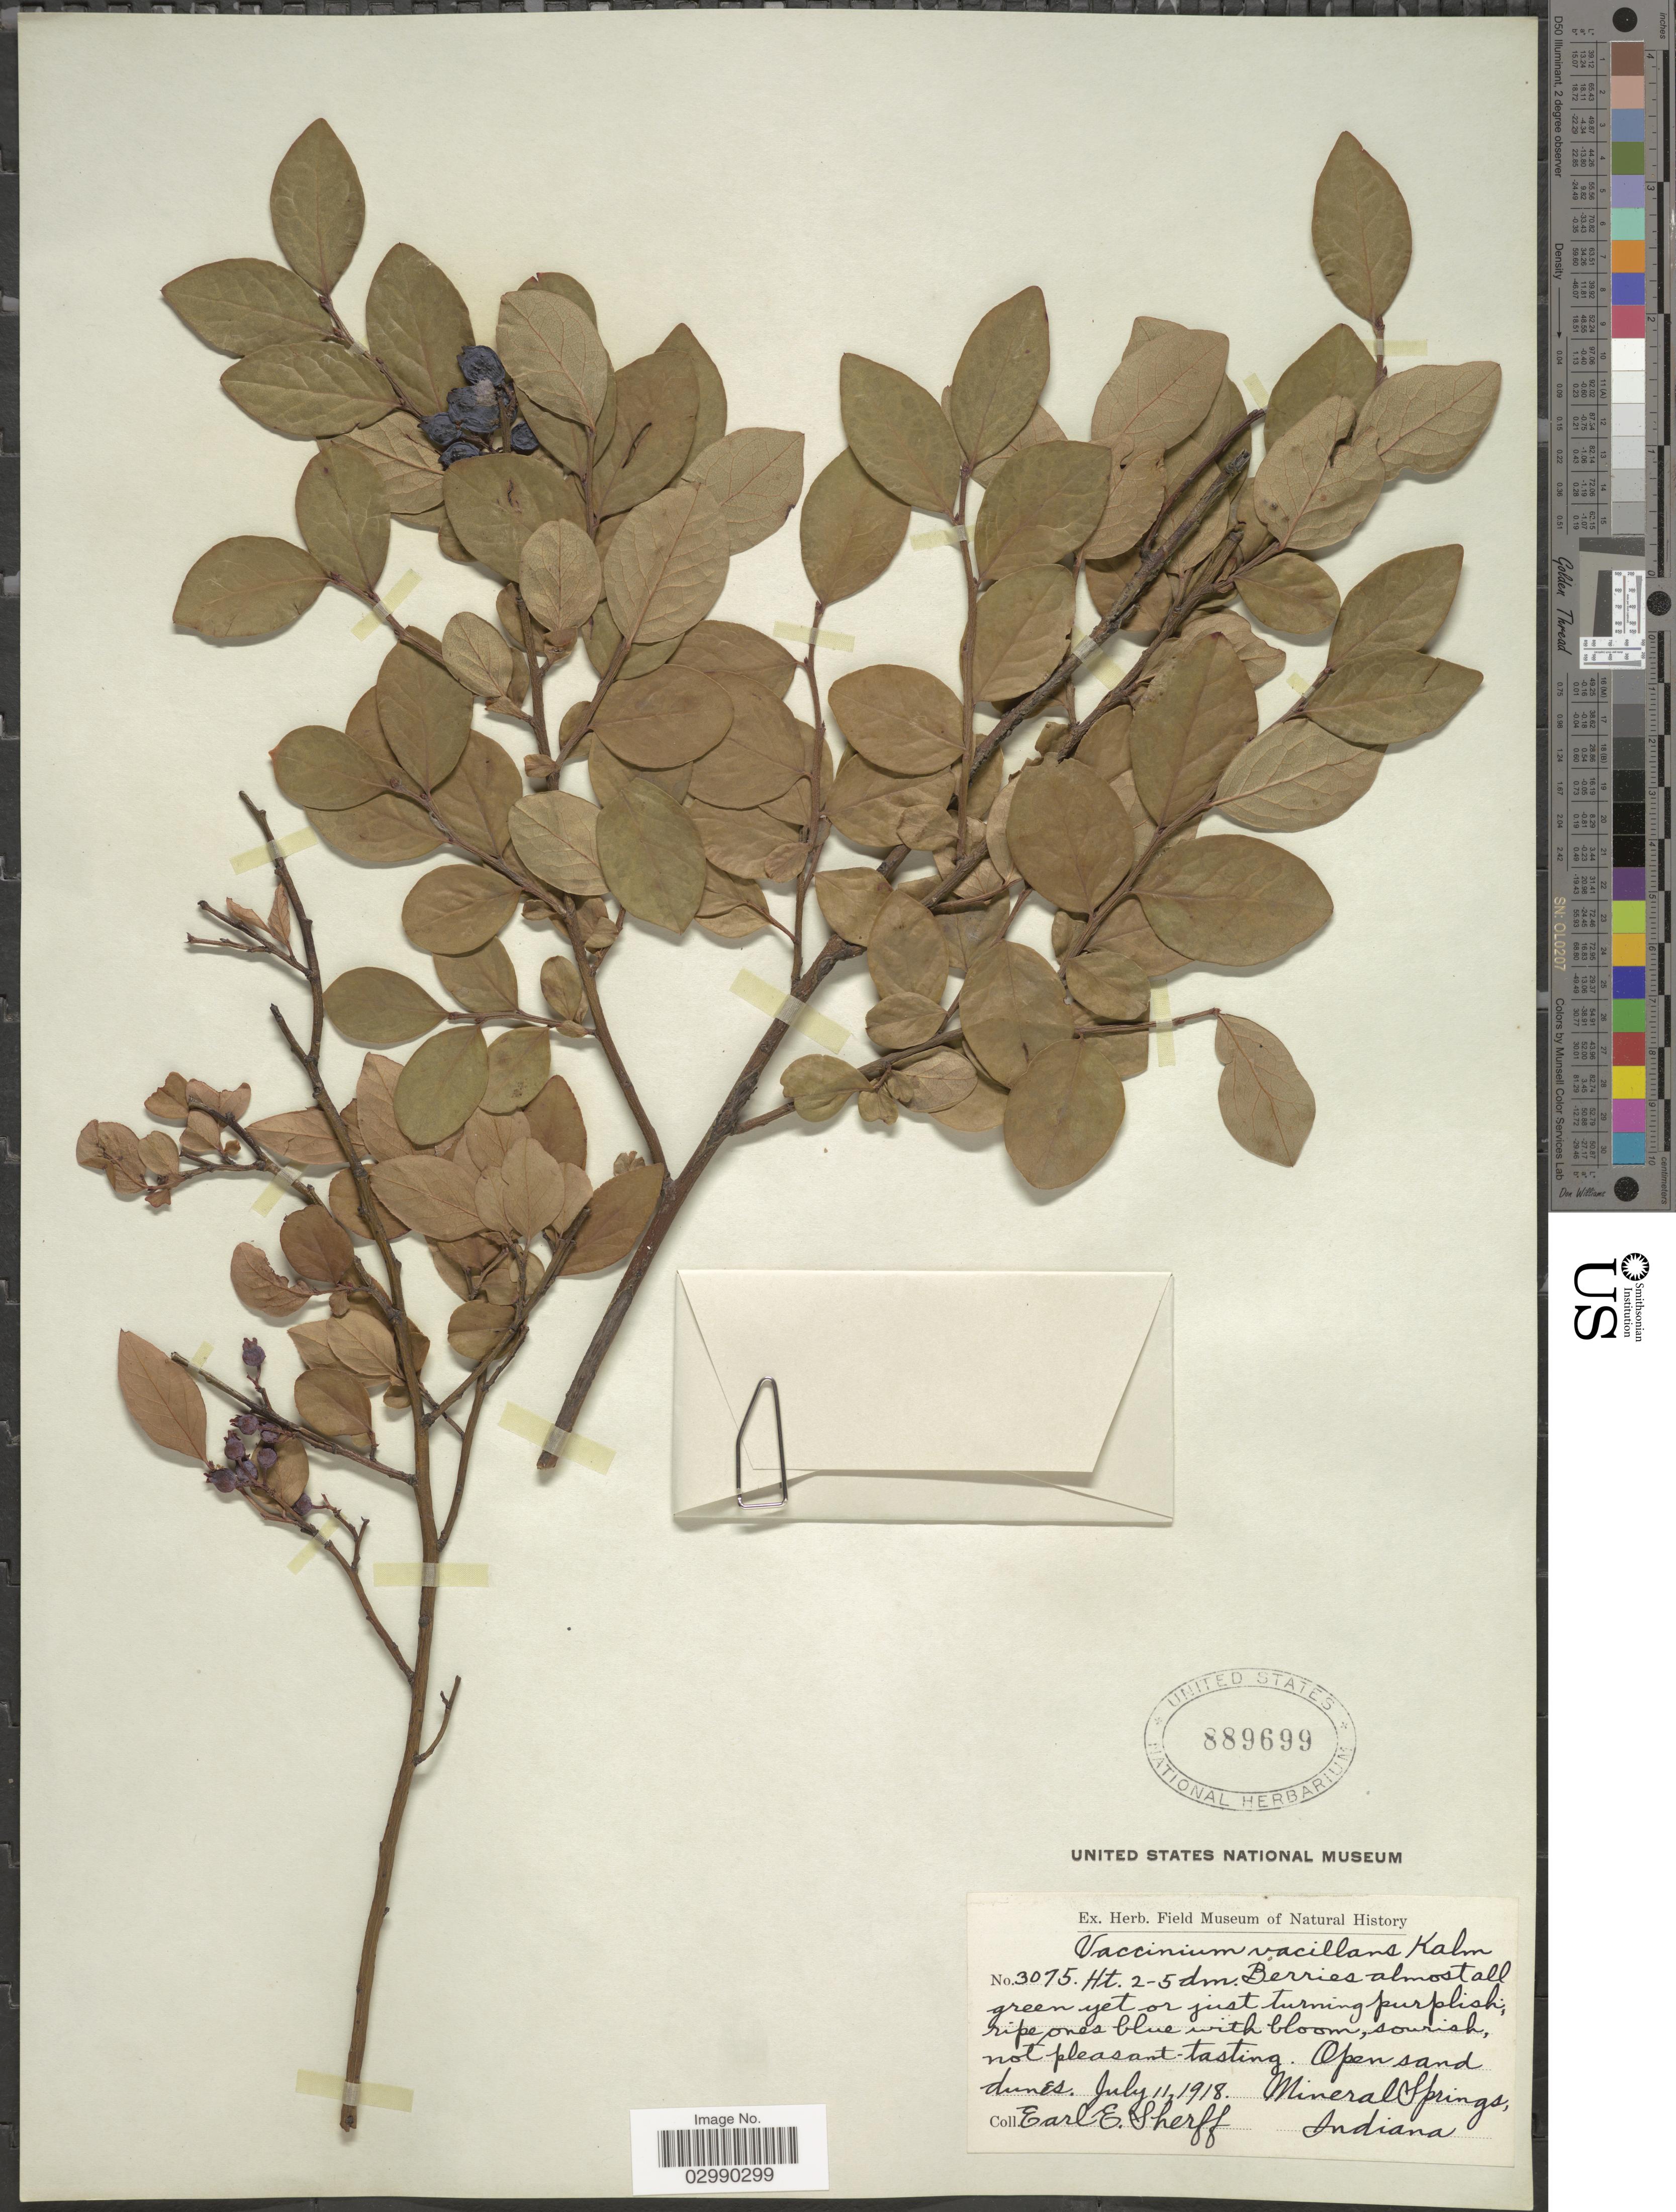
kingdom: Plantae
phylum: Tracheophyta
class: Magnoliopsida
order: Ericales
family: Ericaceae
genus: Vaccinium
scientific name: Vaccinium vacillans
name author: Kalm ex Torr.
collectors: E. E. Sherff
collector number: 3075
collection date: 1918-07-11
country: United States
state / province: Indiana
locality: Mineral Springs.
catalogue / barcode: US 889699